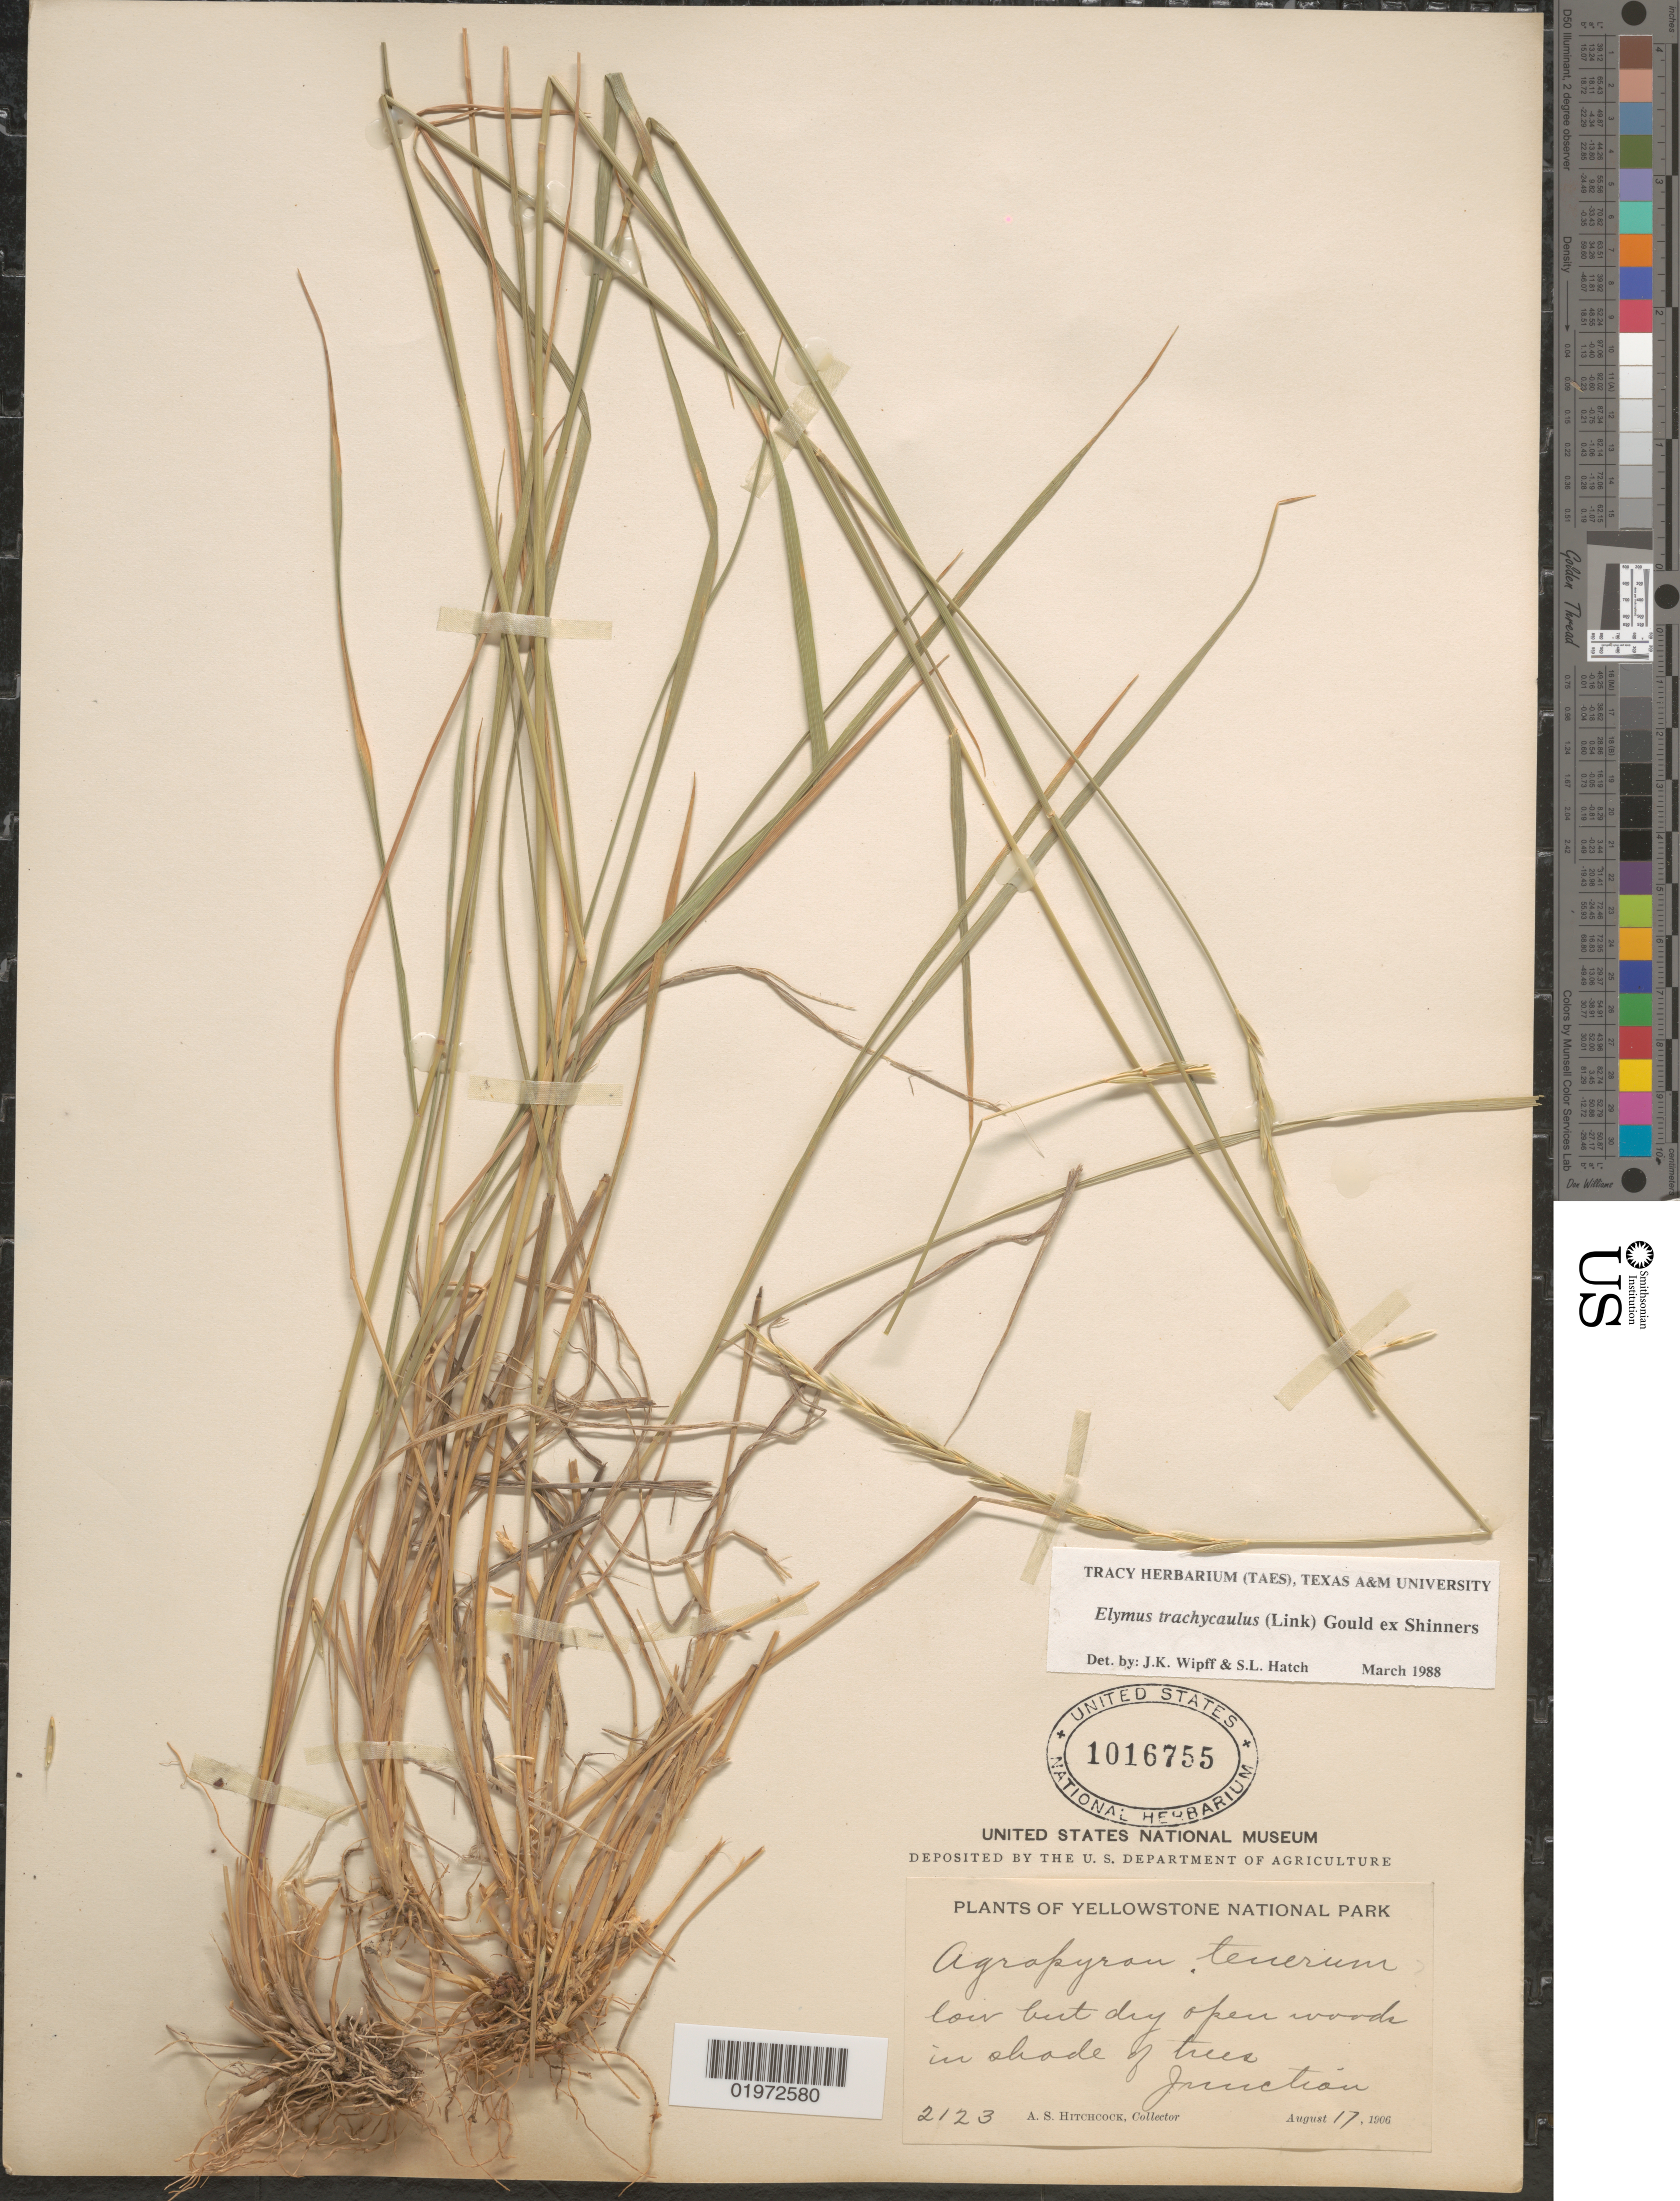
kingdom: Plantae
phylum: Tracheophyta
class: Liliopsida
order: Poales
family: Poaceae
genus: Elymus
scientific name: Elymus trachycaulus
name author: (Link) Gould ex Shinners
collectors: A. S. Hitchcock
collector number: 2123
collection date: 1906-08-17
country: United States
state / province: Wyoming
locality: Yellowstone National Park. Low but dry open woods in shade of trees. Junction.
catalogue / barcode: US 1016755